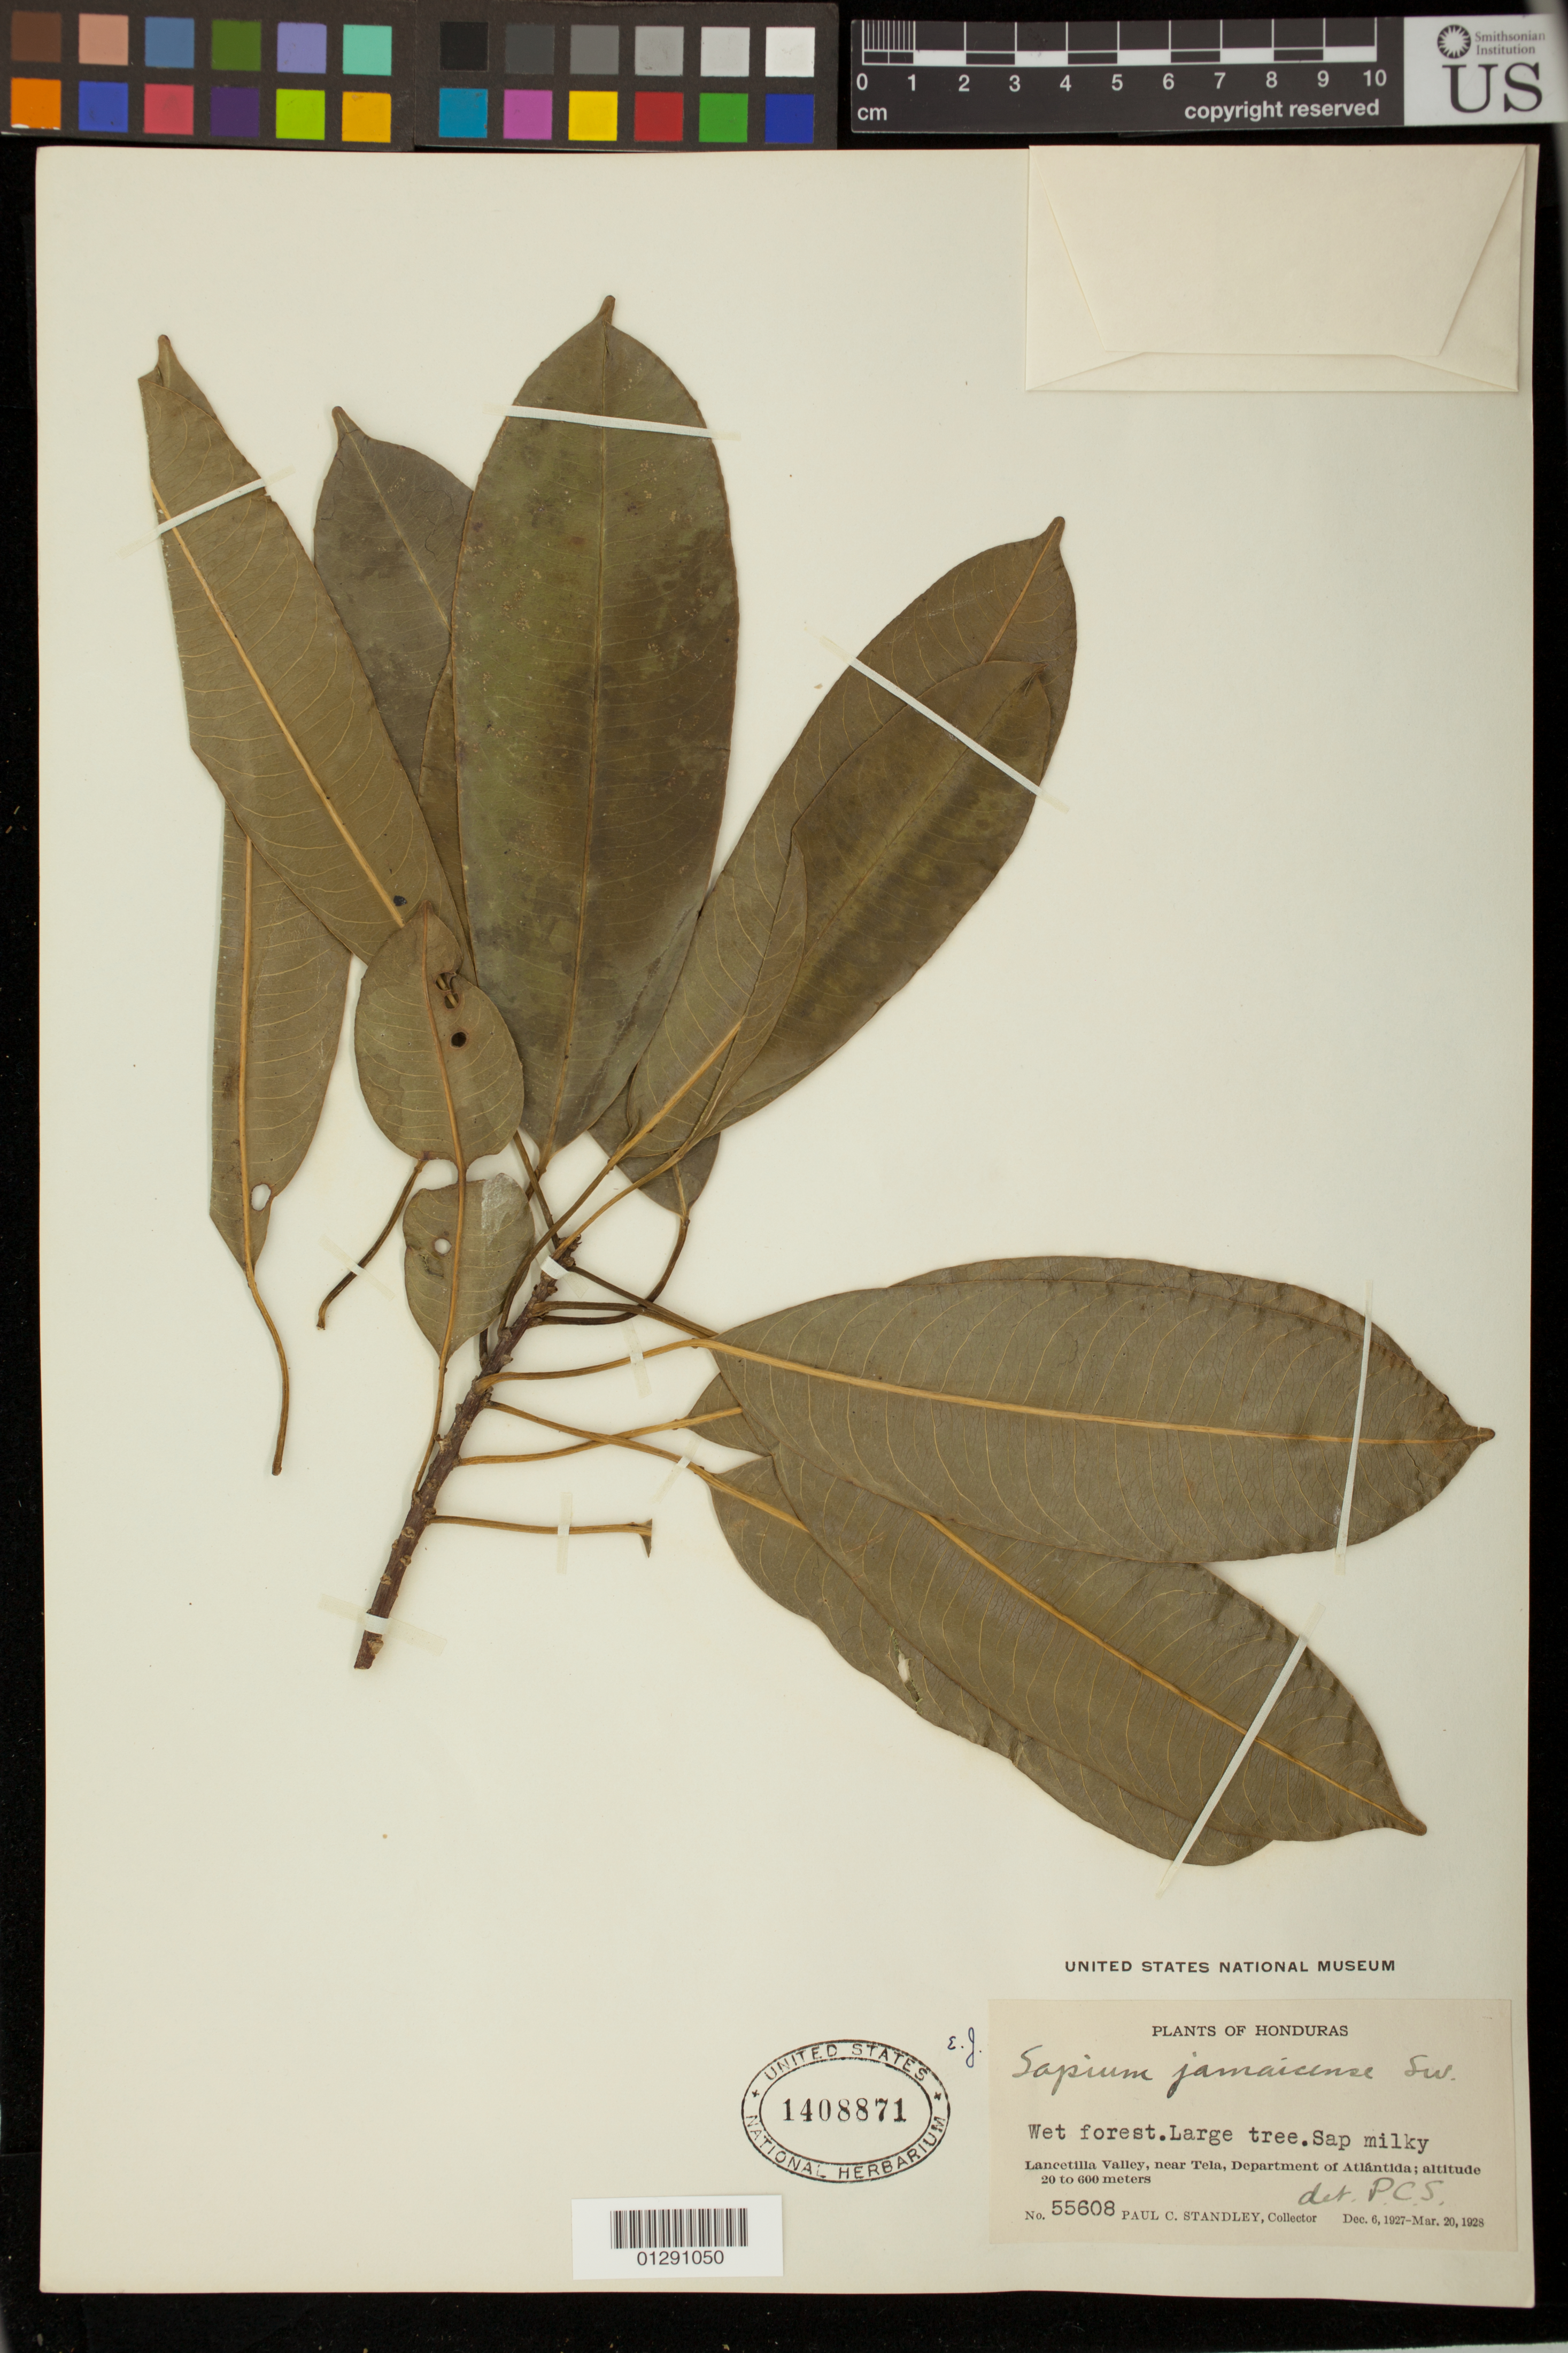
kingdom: Plantae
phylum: Tracheophyta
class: Magnoliopsida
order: Malpighiales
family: Euphorbiaceae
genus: Sapium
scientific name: Sapium jamaicense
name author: Sw.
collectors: P. C. Standley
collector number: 55608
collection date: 1927-12-06/1928-03-20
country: Honduras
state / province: Atlántida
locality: Lancetilla Valley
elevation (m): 20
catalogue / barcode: US 1408871